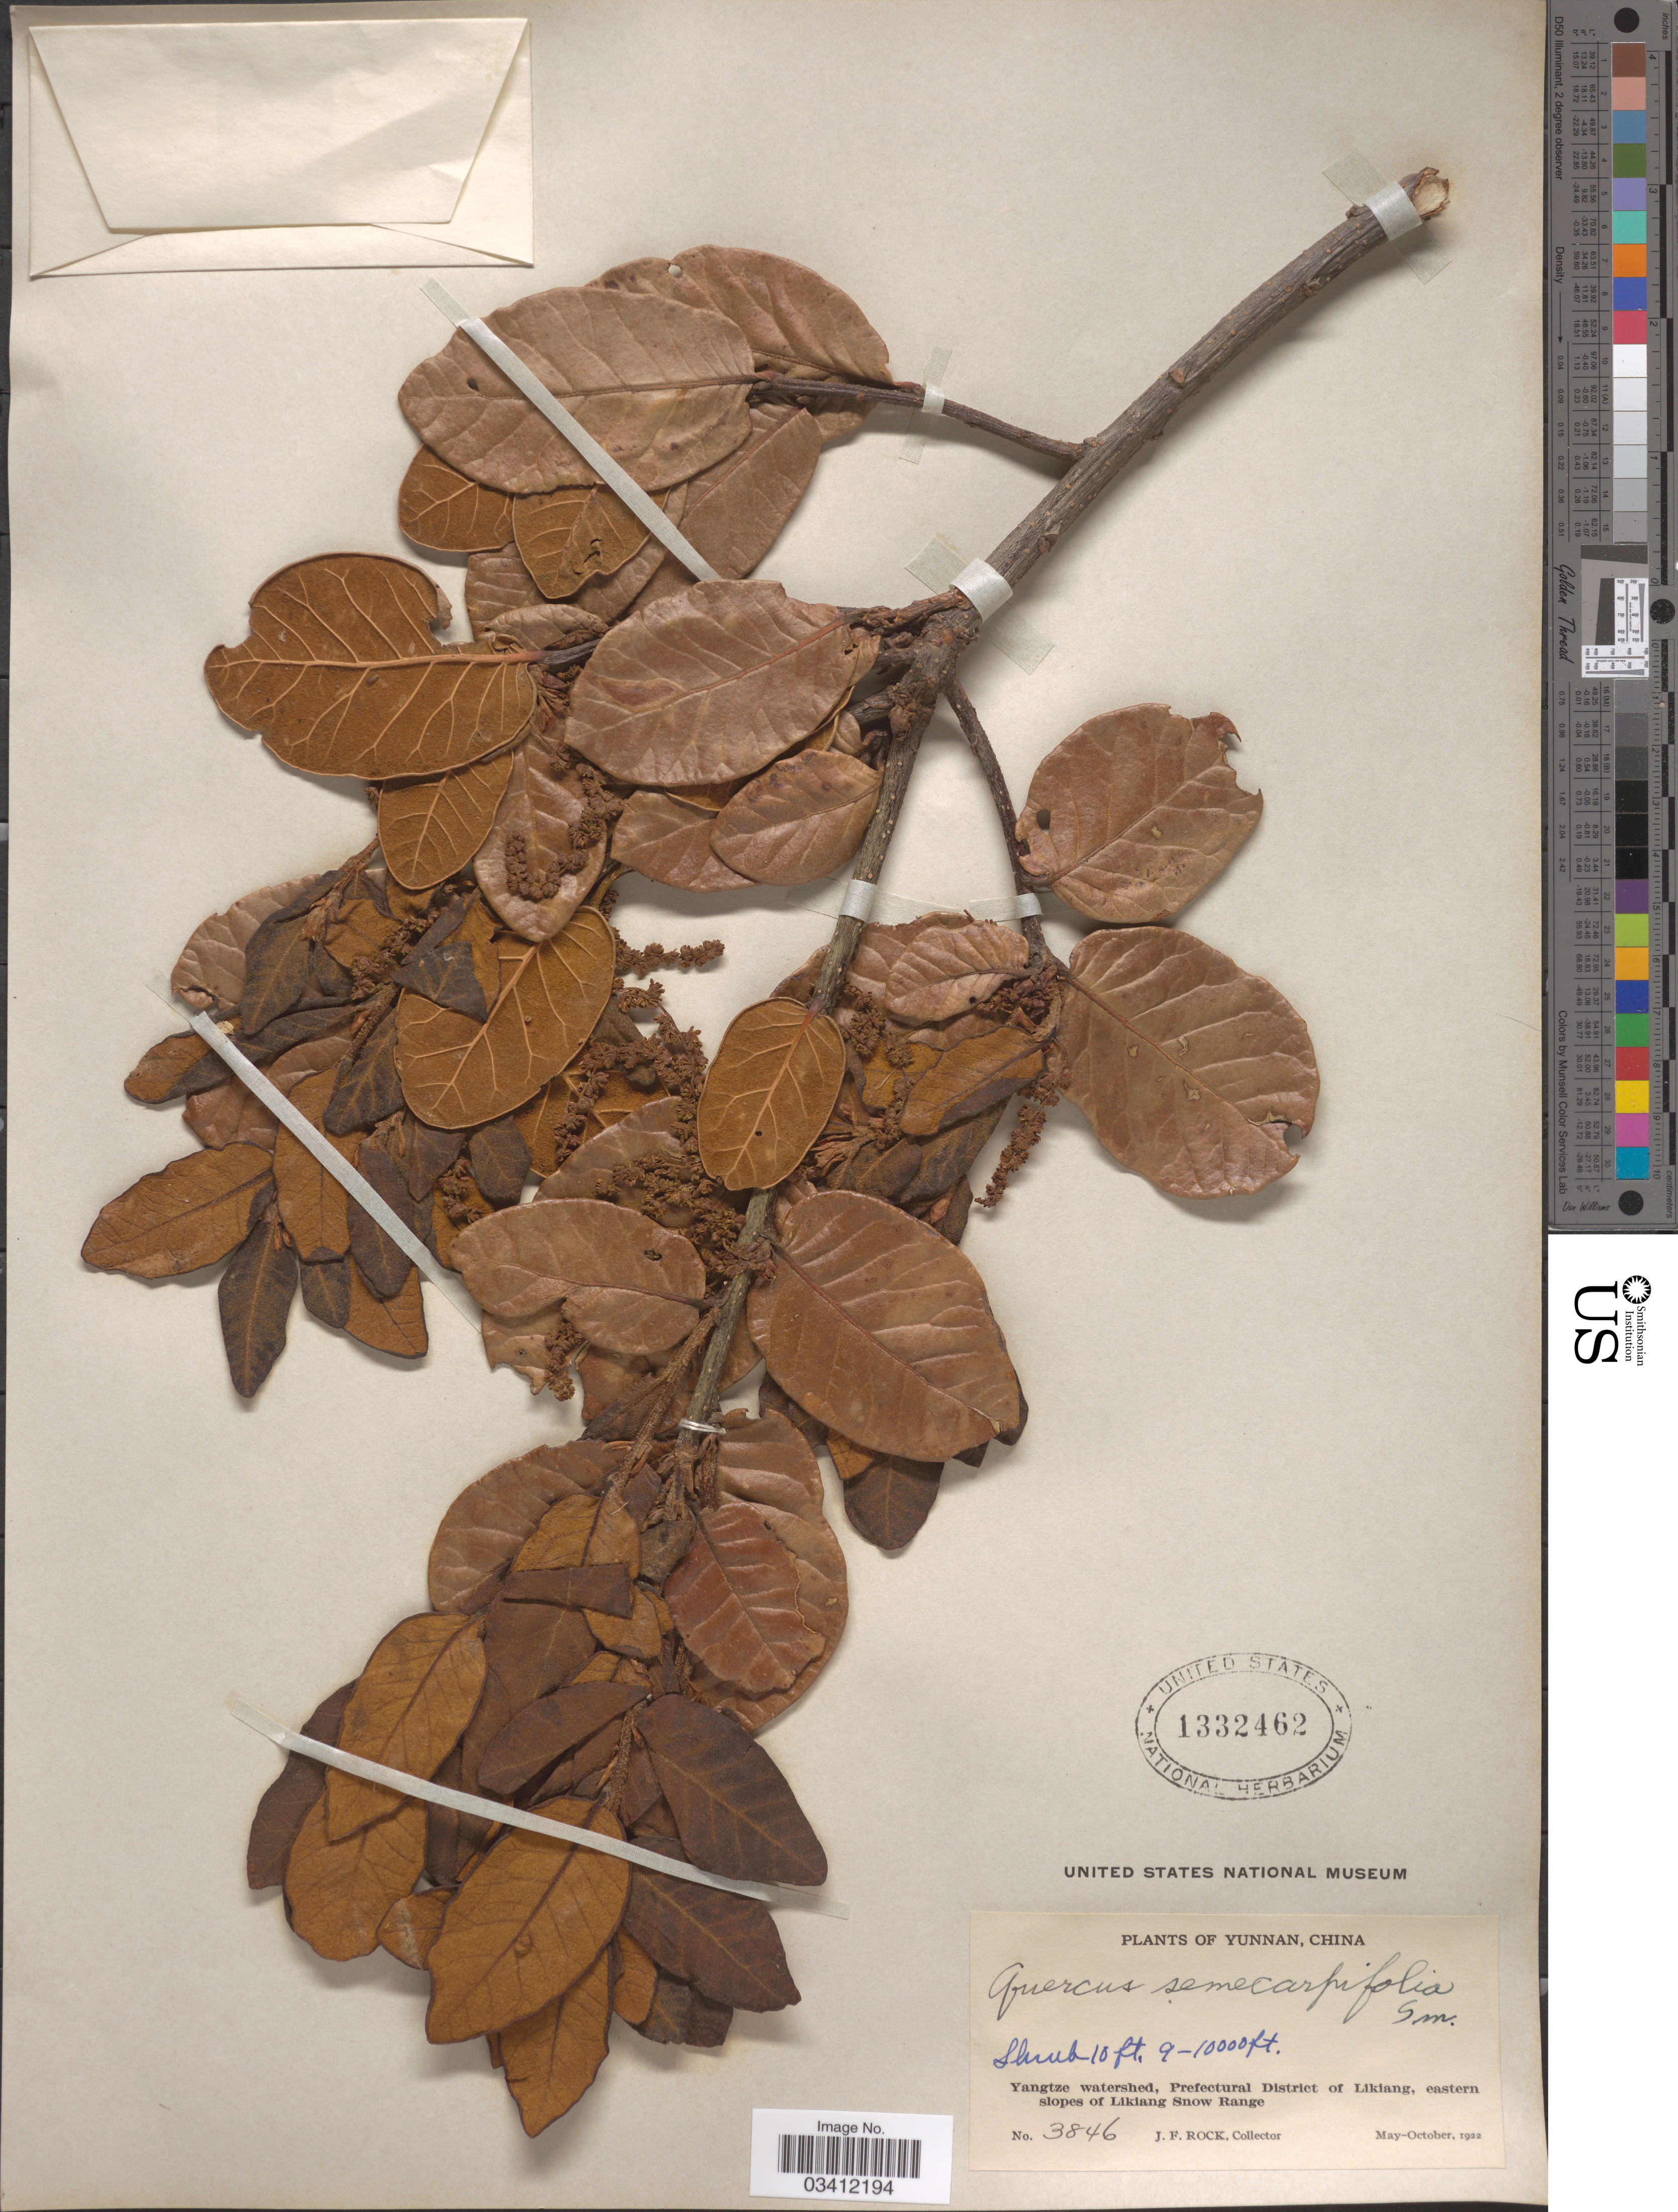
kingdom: Plantae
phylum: Tracheophyta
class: Magnoliopsida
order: Fagales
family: Fagaceae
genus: Quercus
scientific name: Quercus semecarpifolia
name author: Sm.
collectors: J. Rock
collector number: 3846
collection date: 1922-05/1922-10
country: China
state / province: Yunnan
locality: Yangtze watershed, Prefectural District of Likiang, eastern slopes of Likiang Snow Range.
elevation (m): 2743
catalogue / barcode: US 1332462